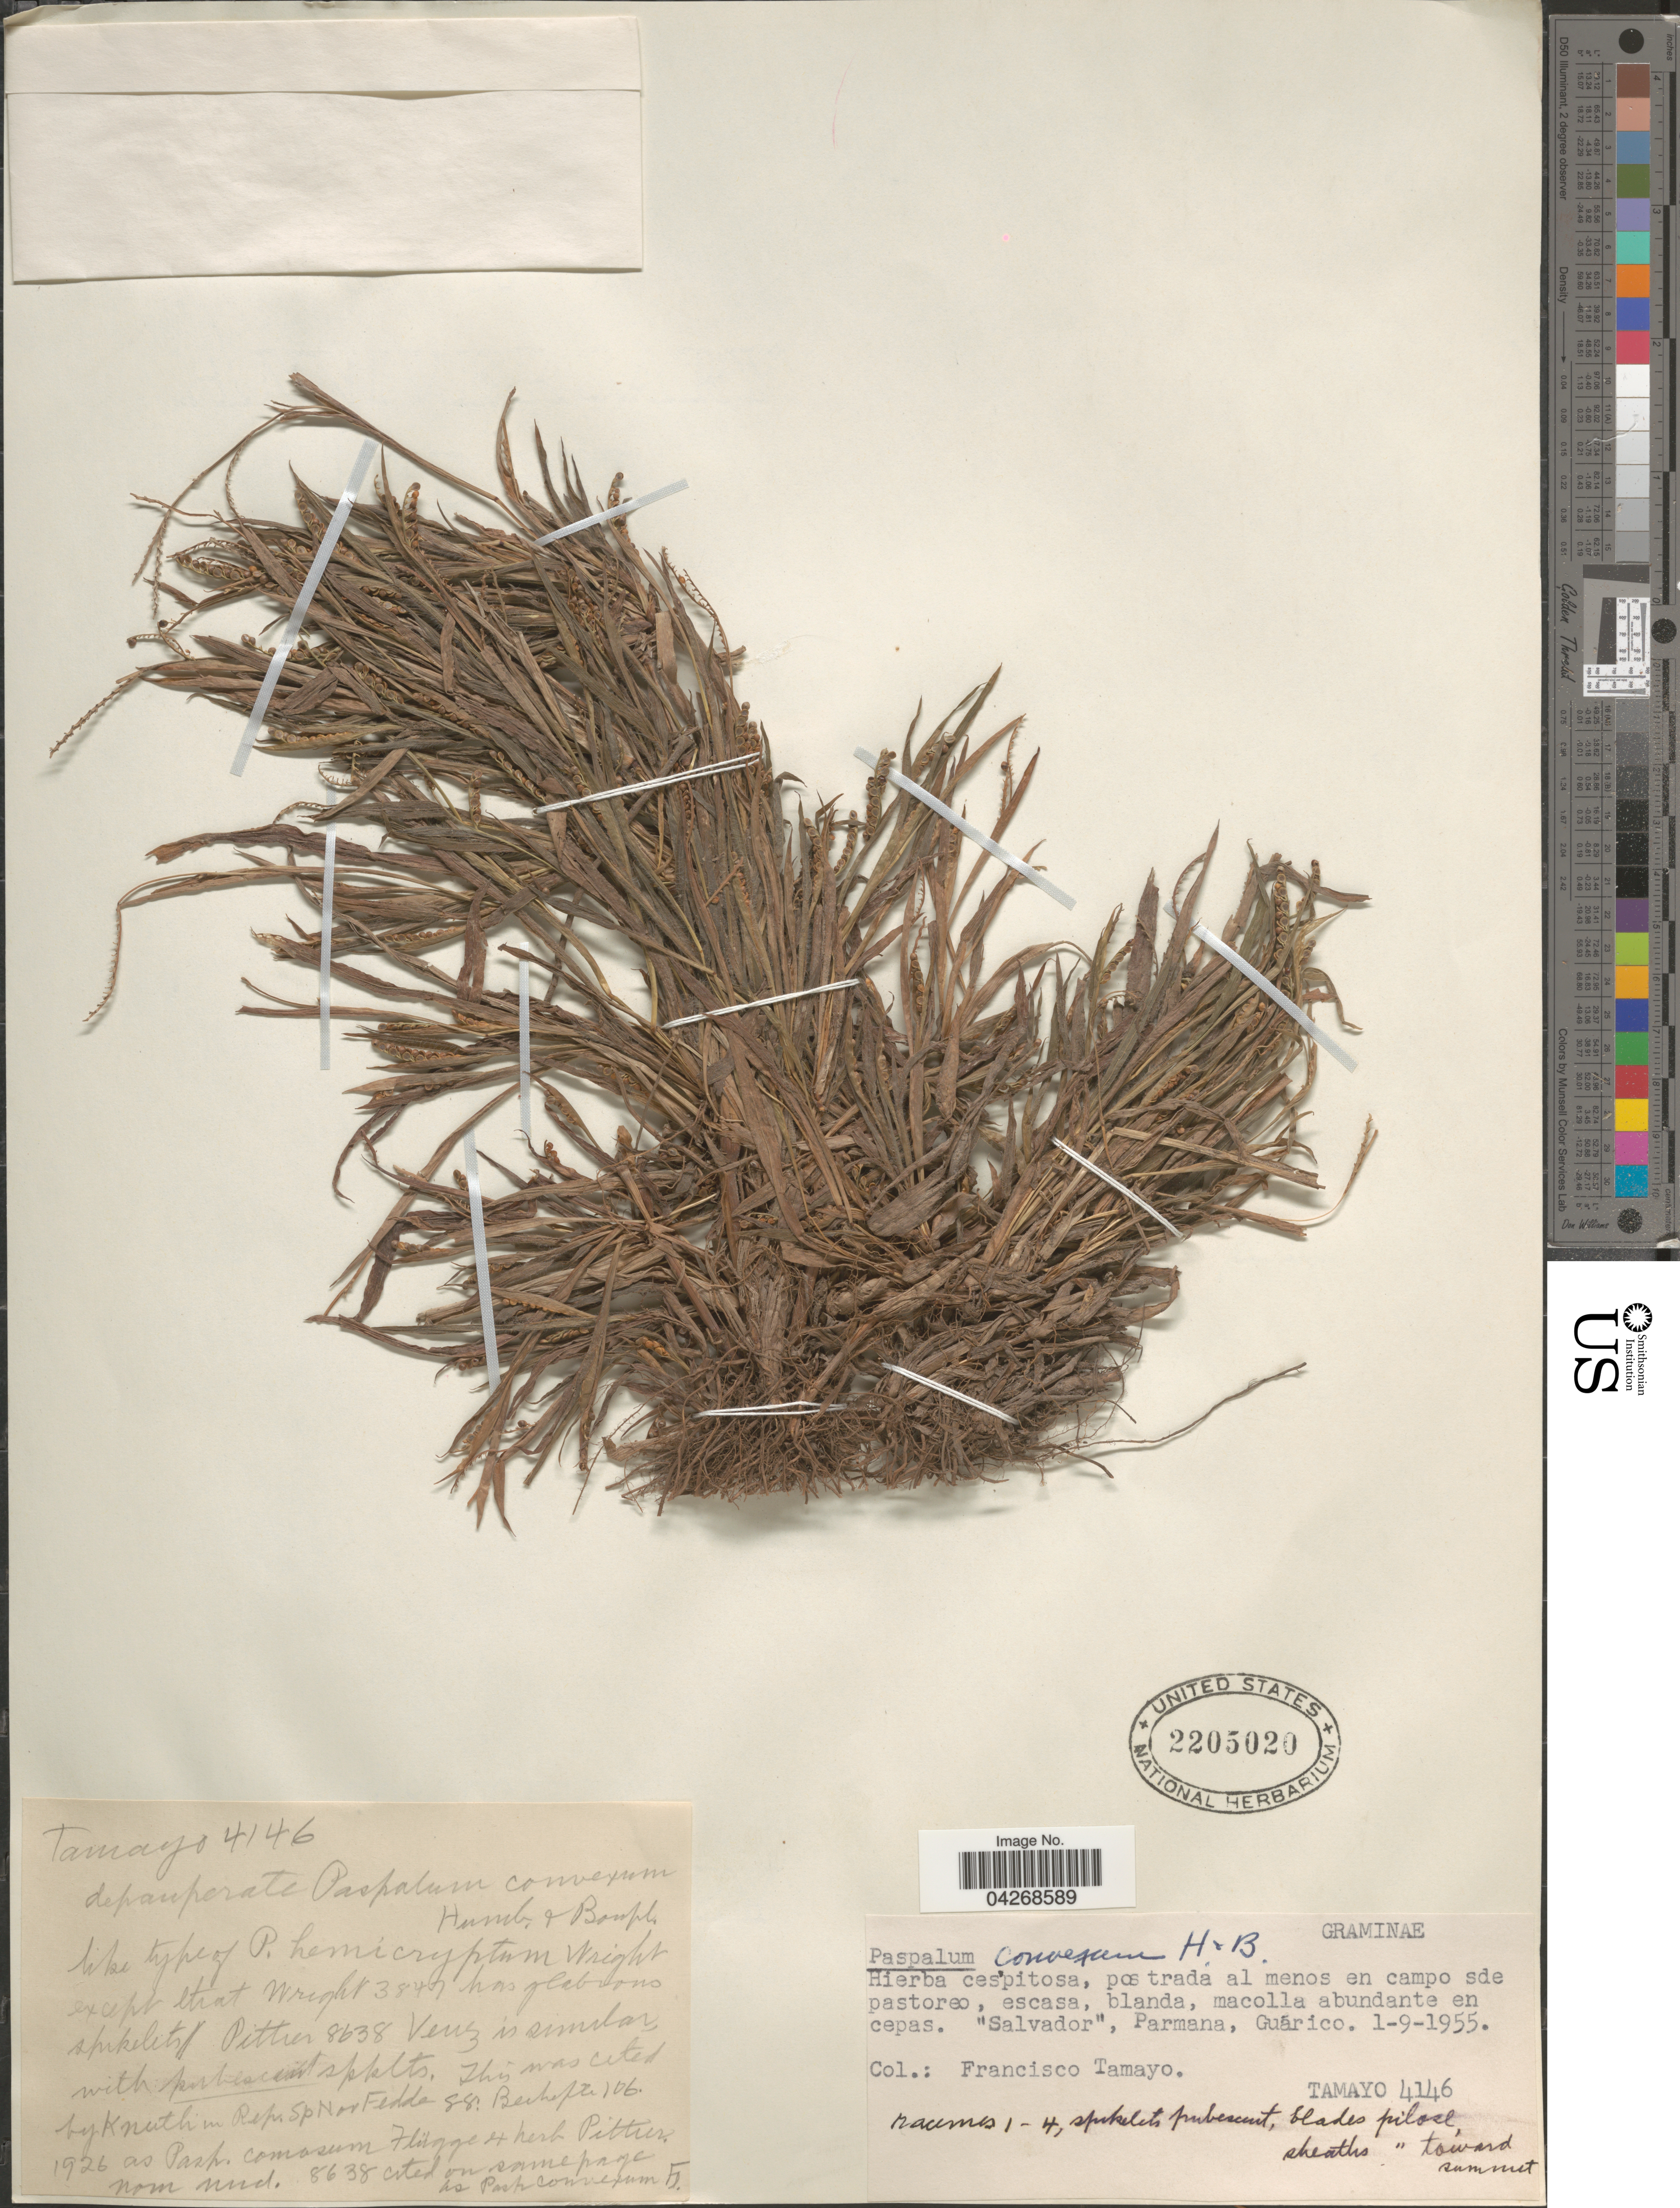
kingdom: Plantae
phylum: Tracheophyta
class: Liliopsida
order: Poales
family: Poaceae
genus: Paspalum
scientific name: Paspalum convexum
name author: Humb. & Bonpl. ex Flüggé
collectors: F. Tamayo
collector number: Tamayo 4146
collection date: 1955-09-01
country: Venezuela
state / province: Guarico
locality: Salvador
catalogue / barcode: US 2205020